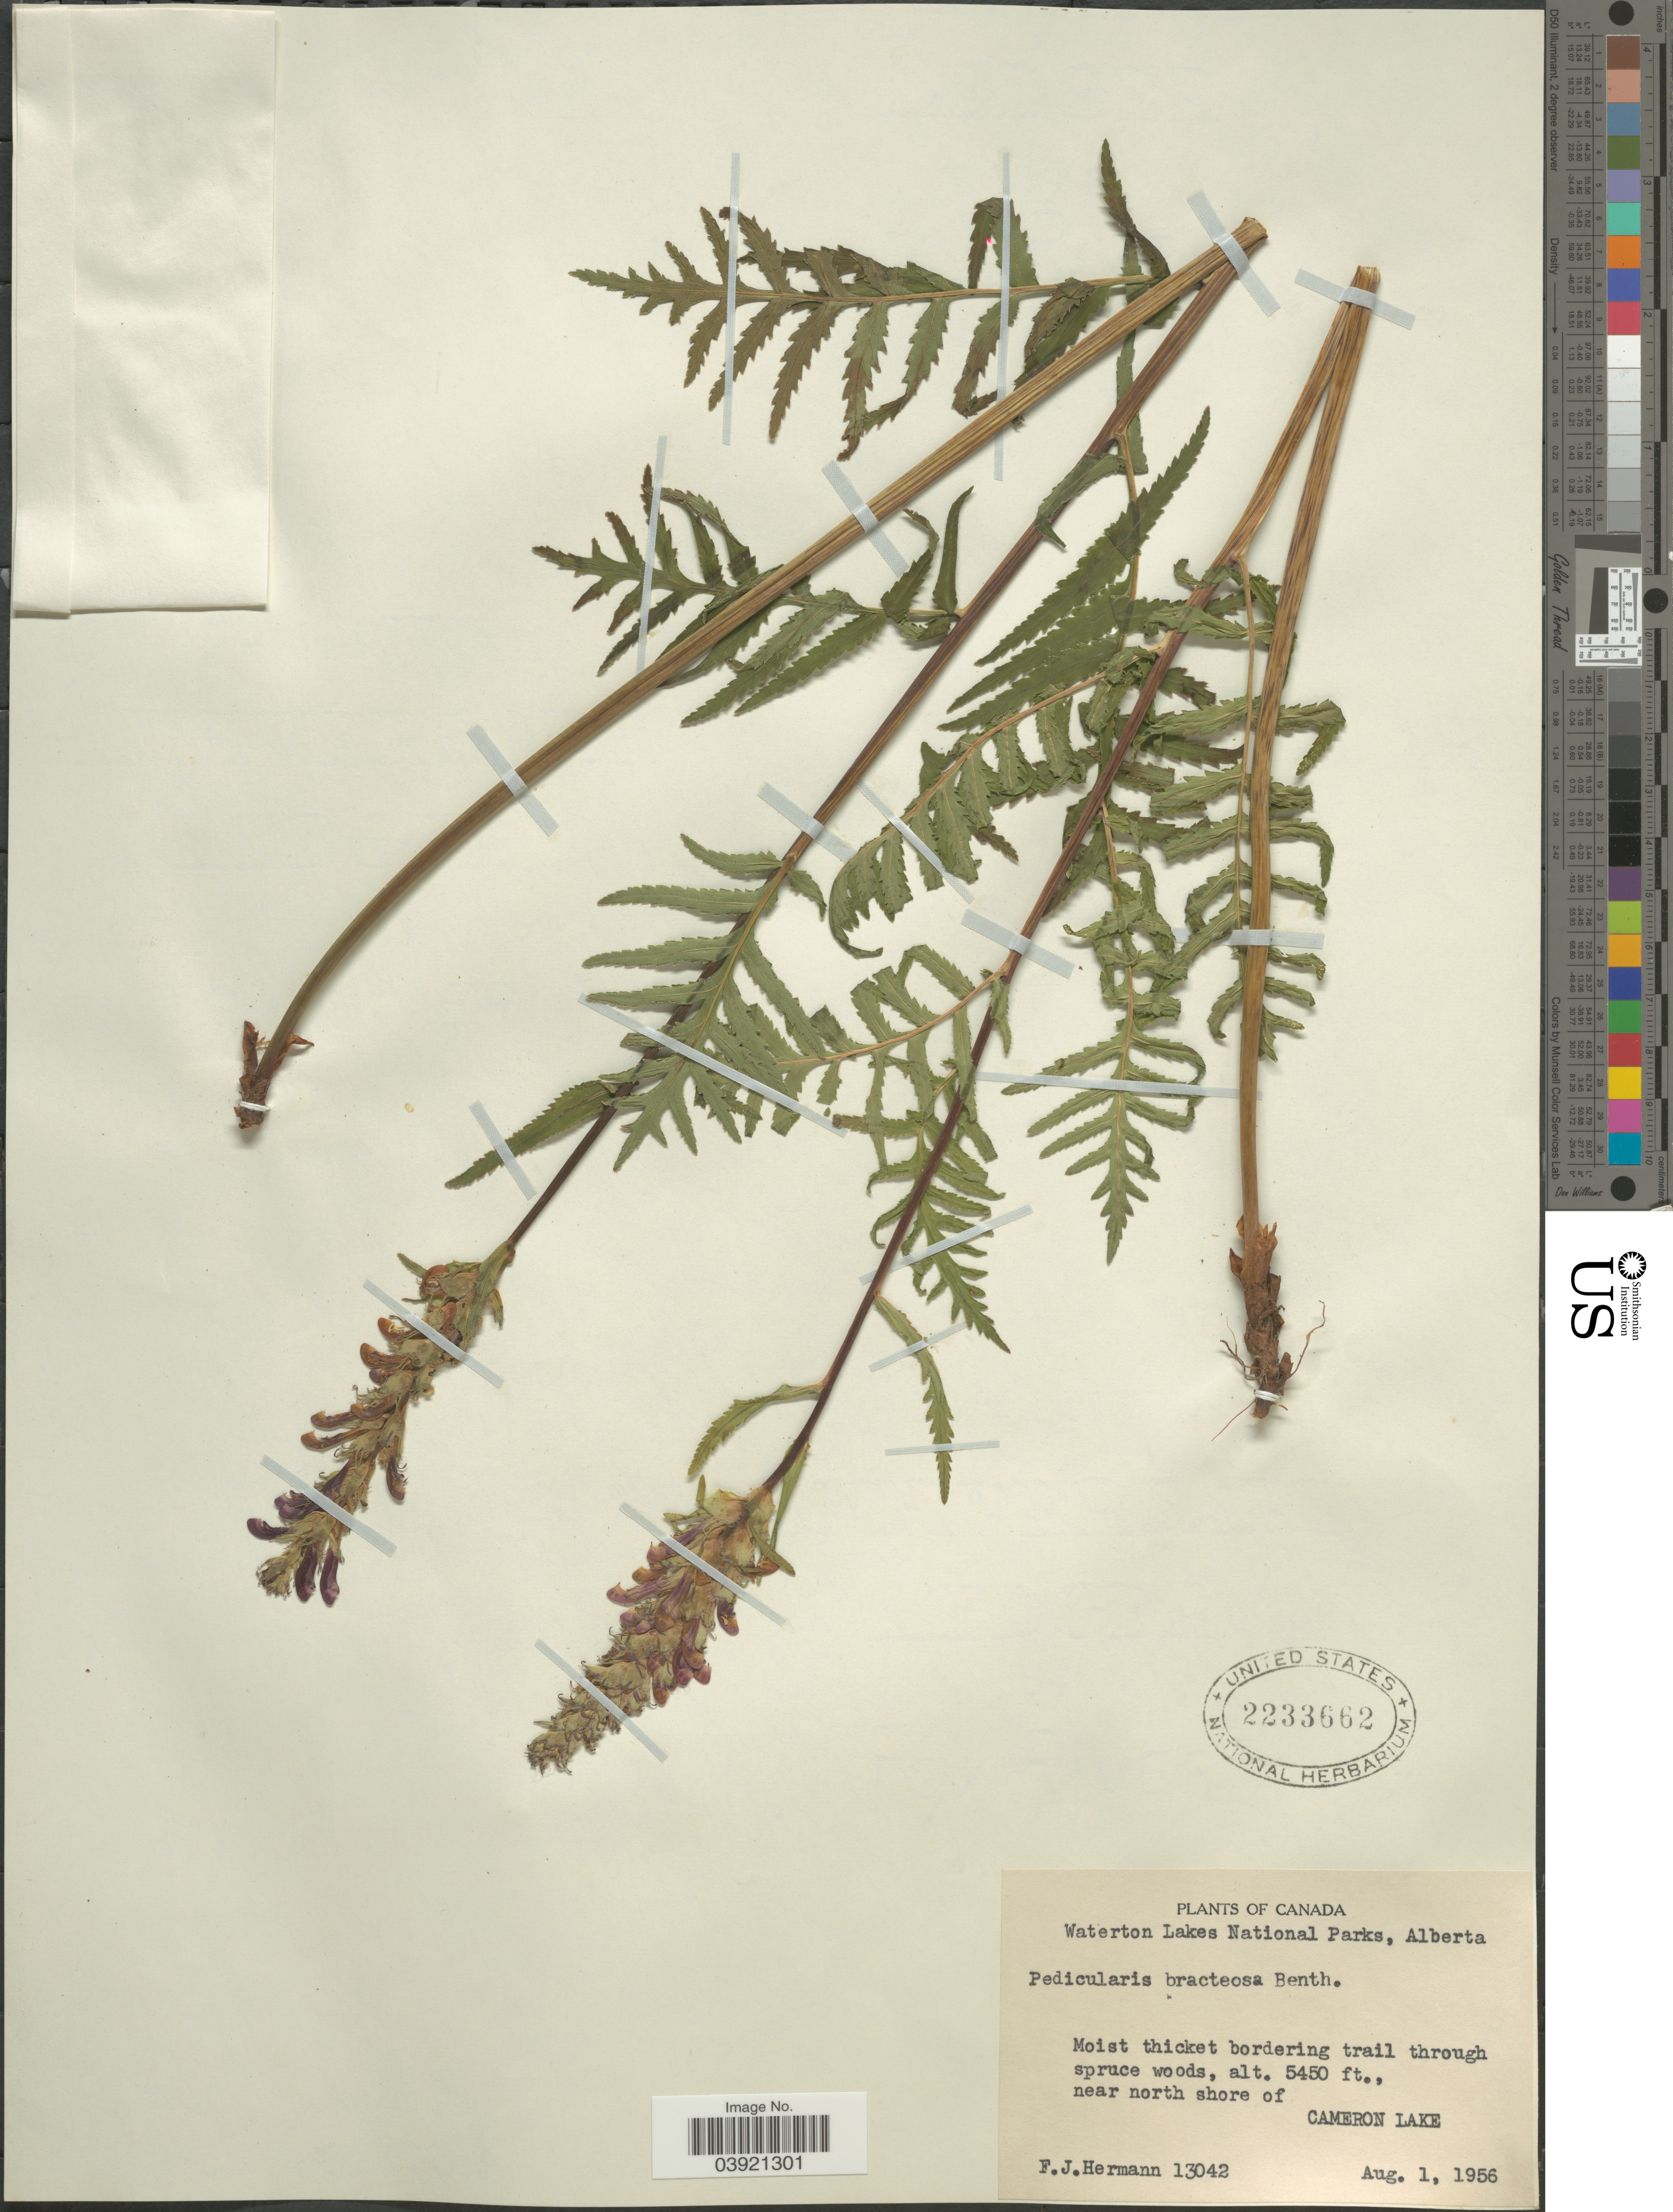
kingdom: Plantae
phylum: Tracheophyta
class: Magnoliopsida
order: Lamiales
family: Orobanchaceae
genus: Pedicularis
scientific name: Pedicularis bracteosa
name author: Benth.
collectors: F. J. Hermann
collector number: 13042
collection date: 1956-08-01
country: Canada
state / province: Alberta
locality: Waterton Lakes National Parks. Moist thicket bordering trail through spruce woods, near north shore of Cameron Lake.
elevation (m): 1661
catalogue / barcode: US 2233662